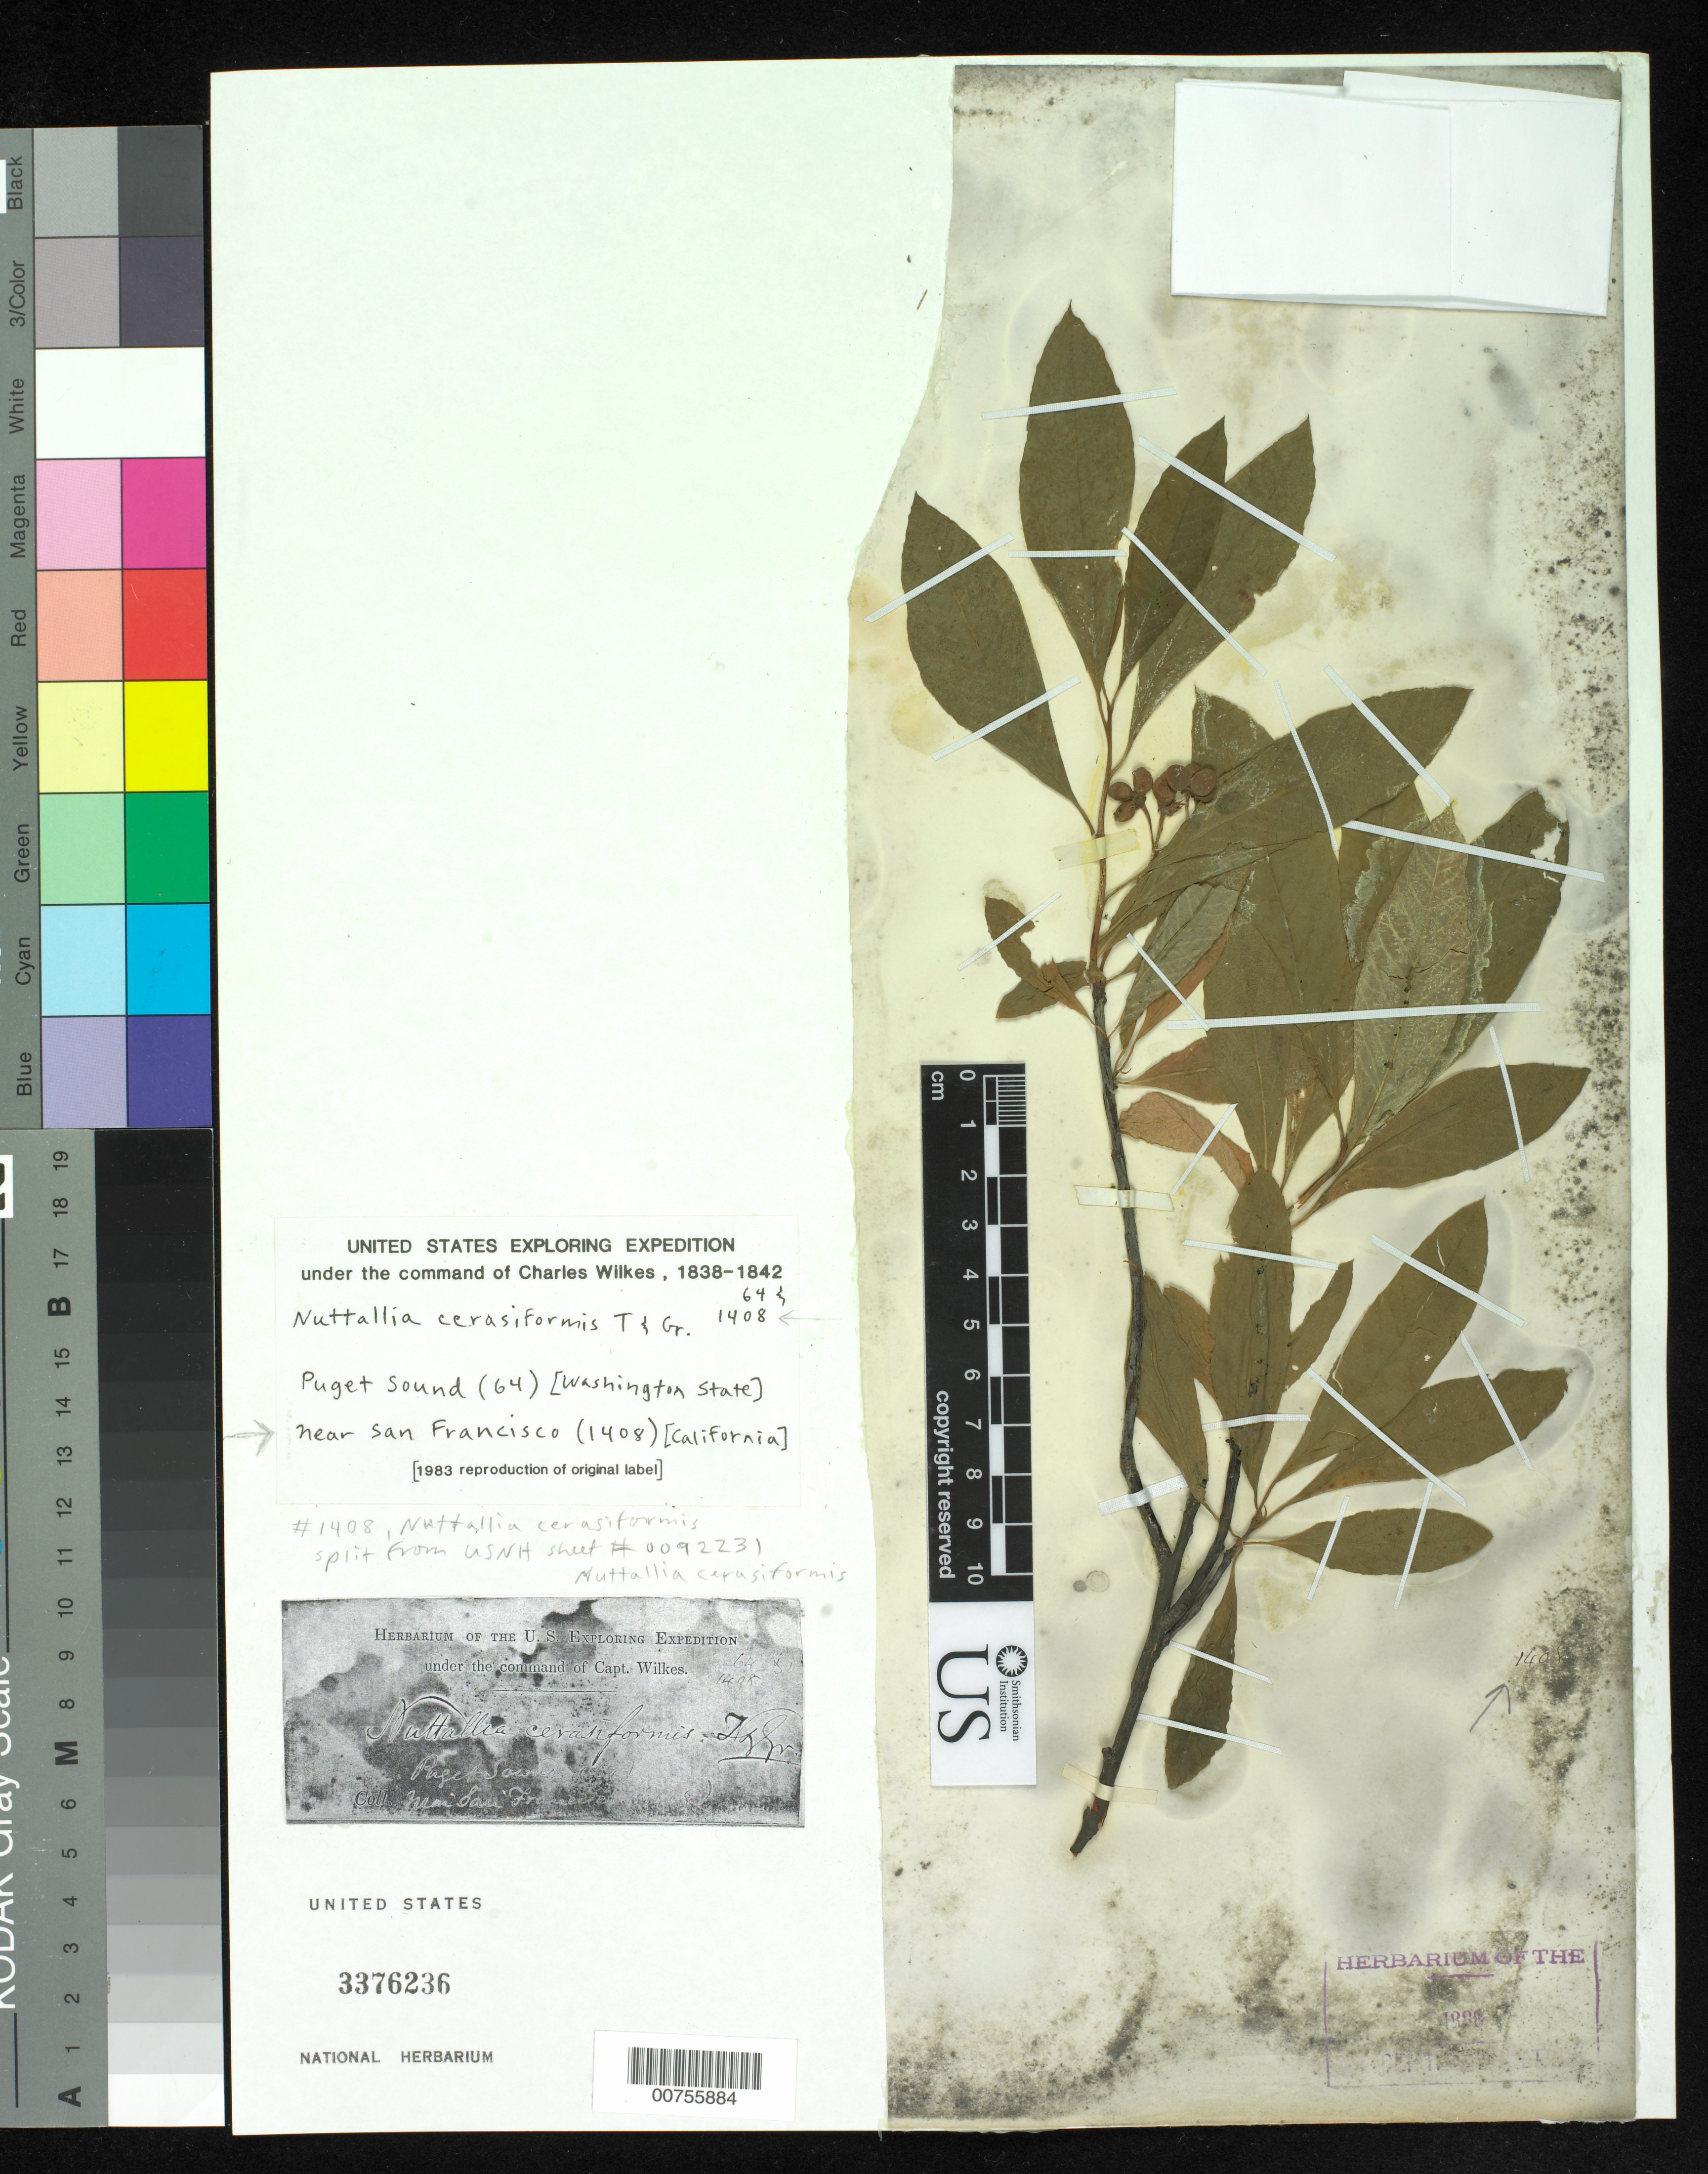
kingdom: Plantae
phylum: Tracheophyta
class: Magnoliopsida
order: Rosales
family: Rosaceae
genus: Nuttallia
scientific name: Nuttallia cerasiformis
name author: Torr. & A. Gray ex Hook. & Arn.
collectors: Wilkes Explor. Exped.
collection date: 1838/1842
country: United States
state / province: Washington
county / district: King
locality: Puget Sound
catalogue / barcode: US 3376236